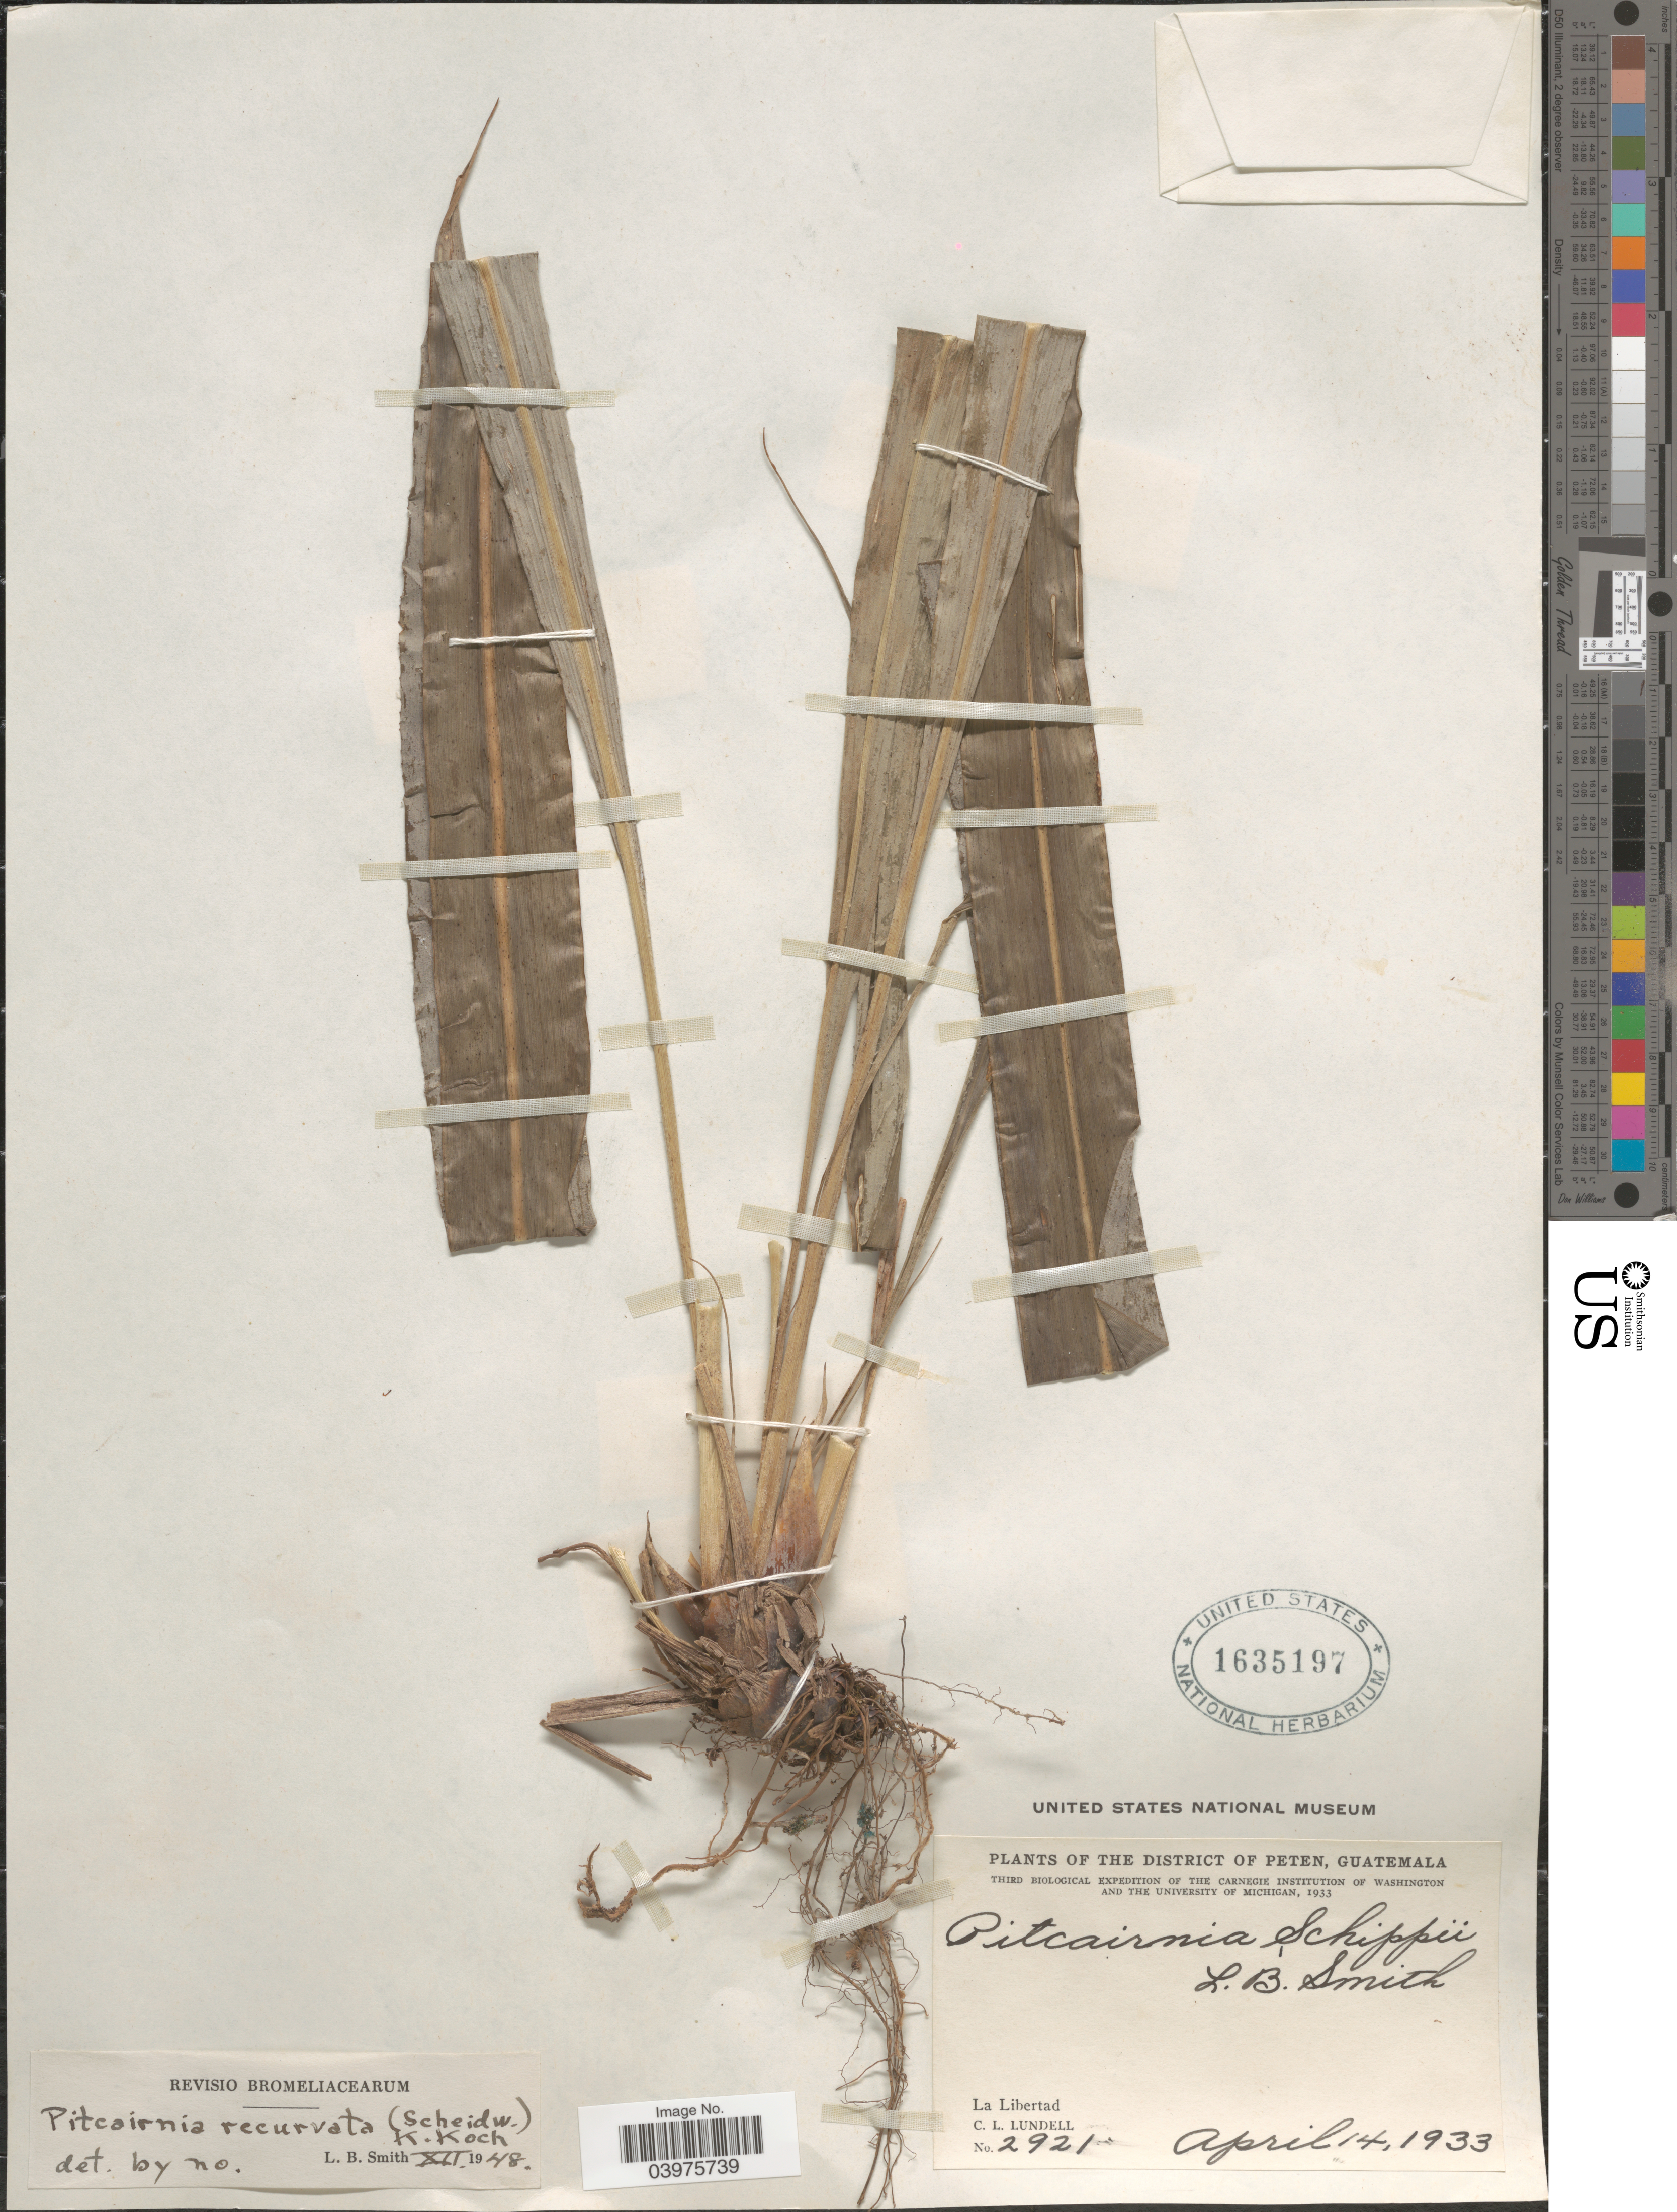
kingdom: Plantae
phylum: Tracheophyta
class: Liliopsida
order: Poales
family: Bromeliaceae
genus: Pitcairnia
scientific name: Pitcairnia recurvata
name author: (Scheidw.) K. Koch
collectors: C. L. Lundell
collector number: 2921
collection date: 1933-04-14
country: Guatemala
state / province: El Peten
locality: The District of Peten. La Libertad.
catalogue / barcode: US 1635197